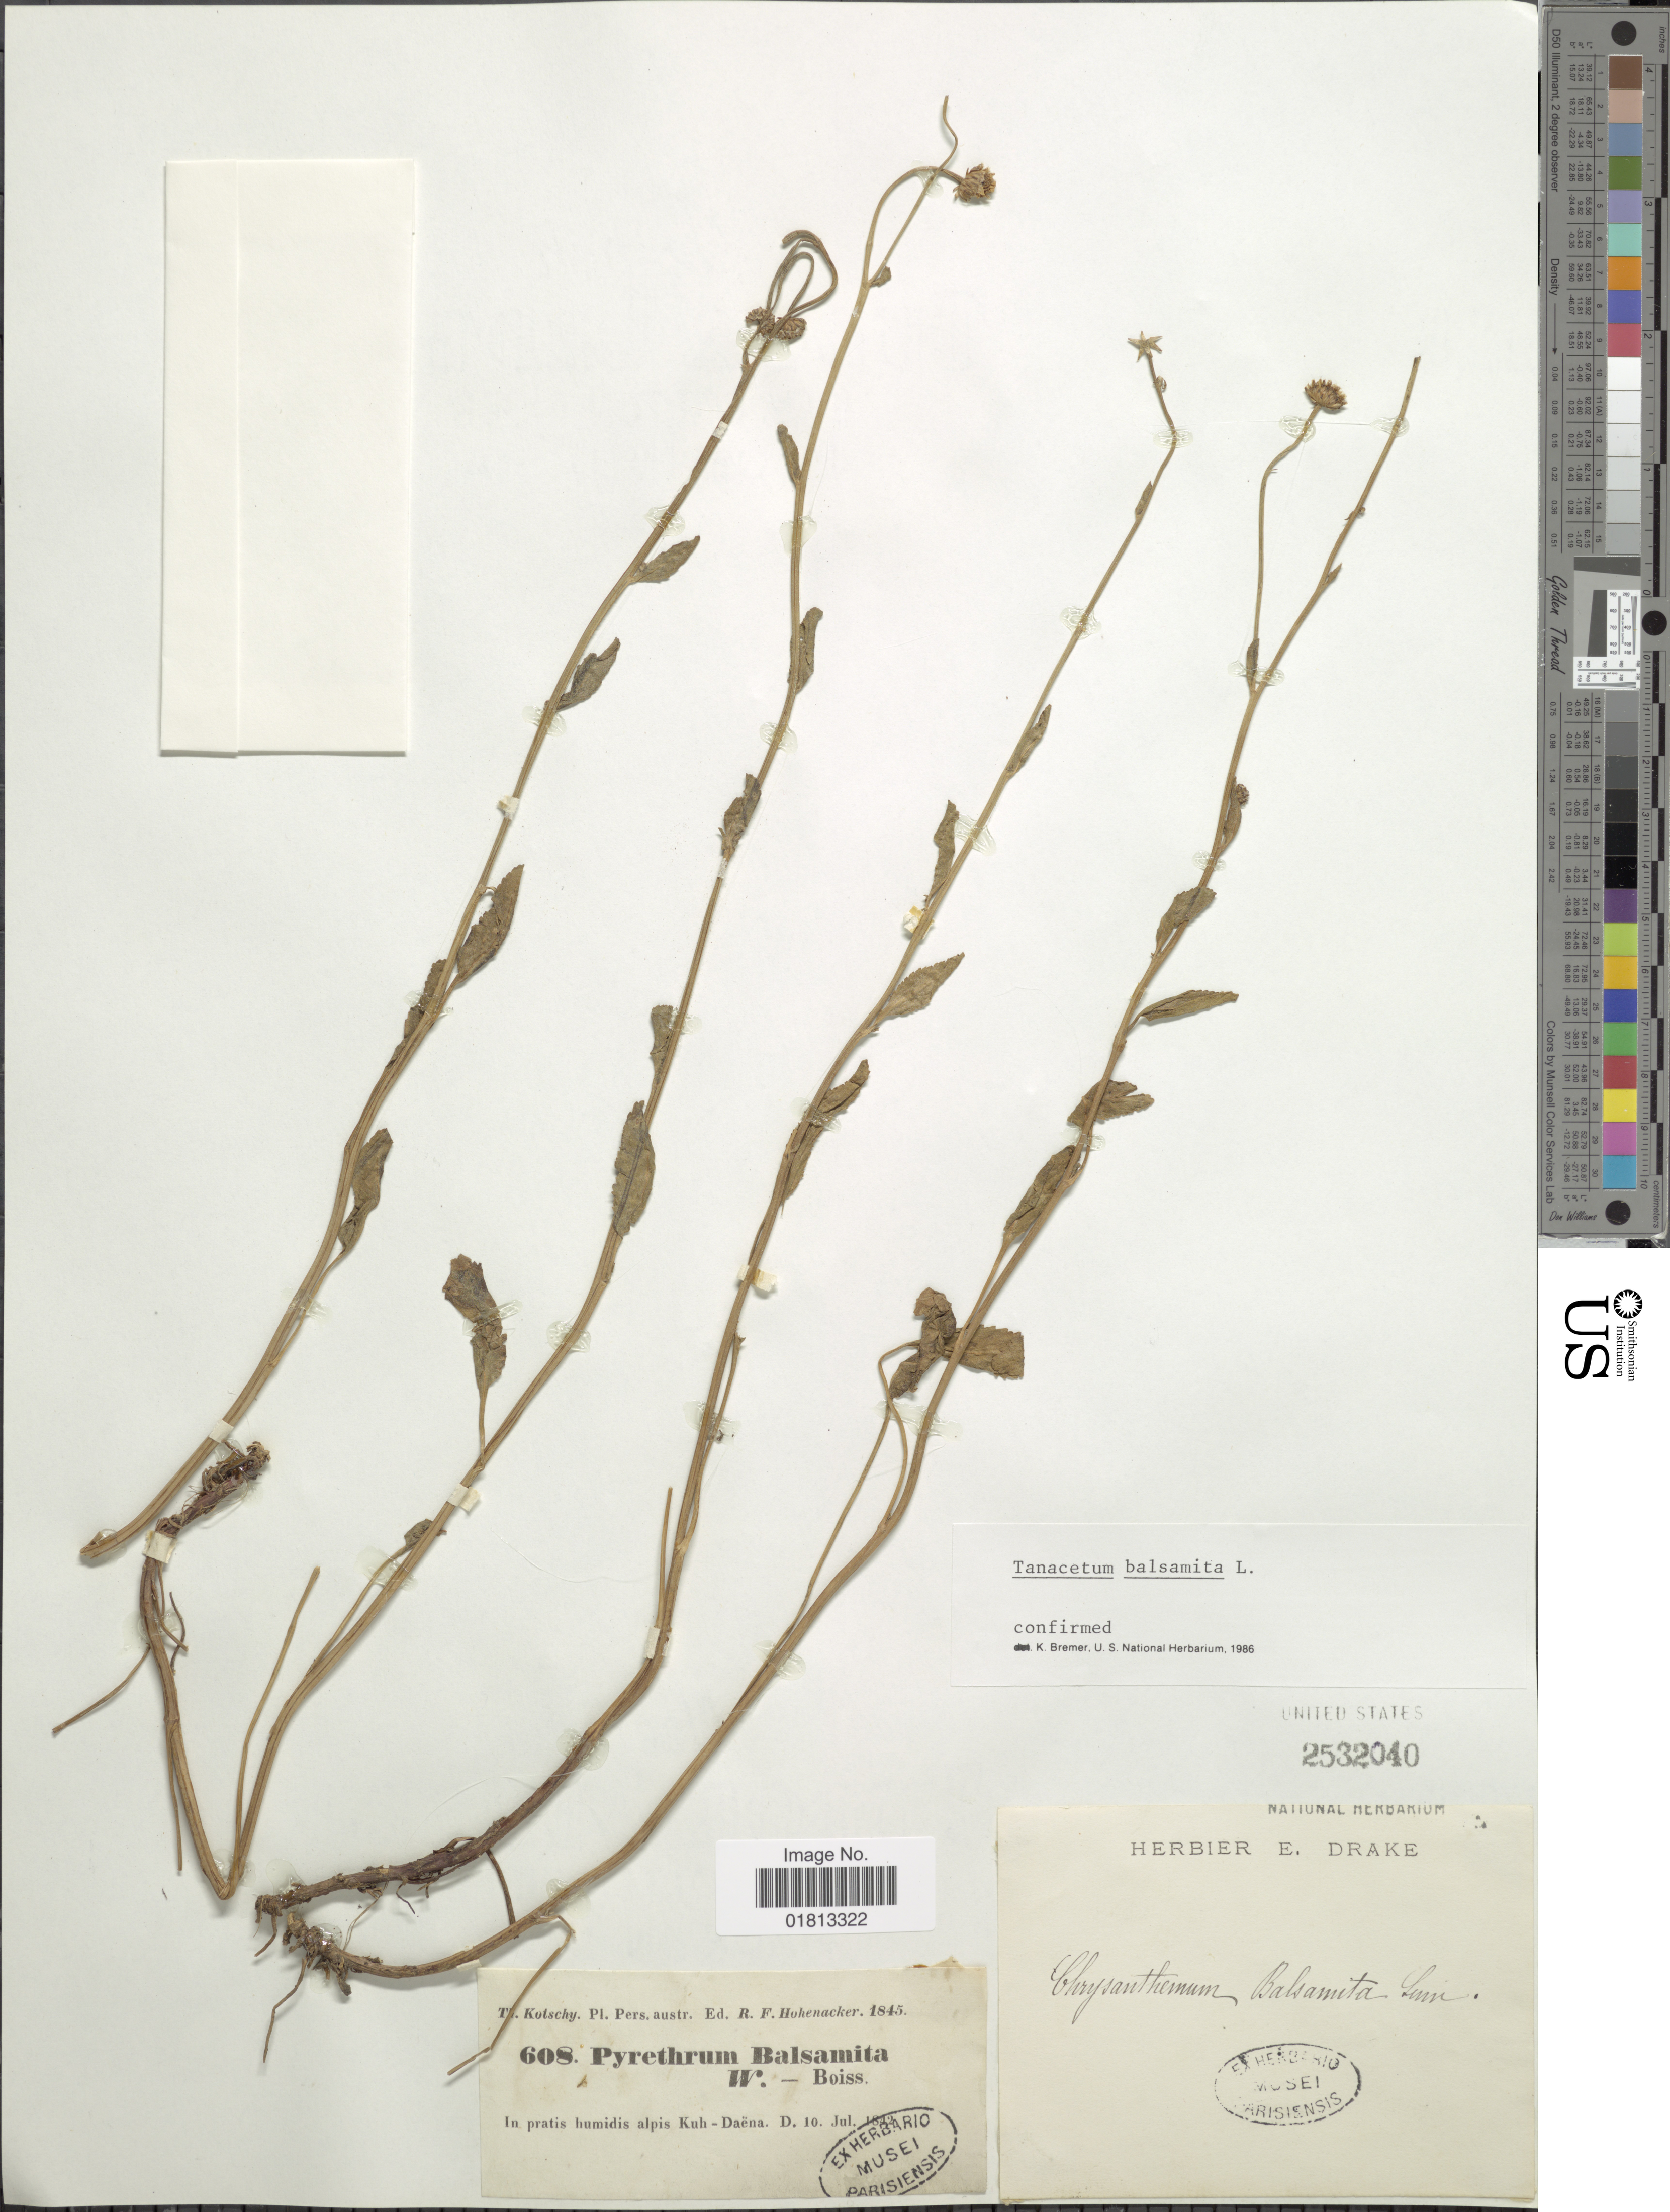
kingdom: Plantae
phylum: Tracheophyta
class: Magnoliopsida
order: Asterales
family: Asteraceae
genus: Tanacetum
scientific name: Tanacetum balsamita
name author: L.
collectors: K. G. Kotschy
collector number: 608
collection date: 1842-07-10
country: Iran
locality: In partis humidis alpis Kuh-Daena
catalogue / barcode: US 2532040